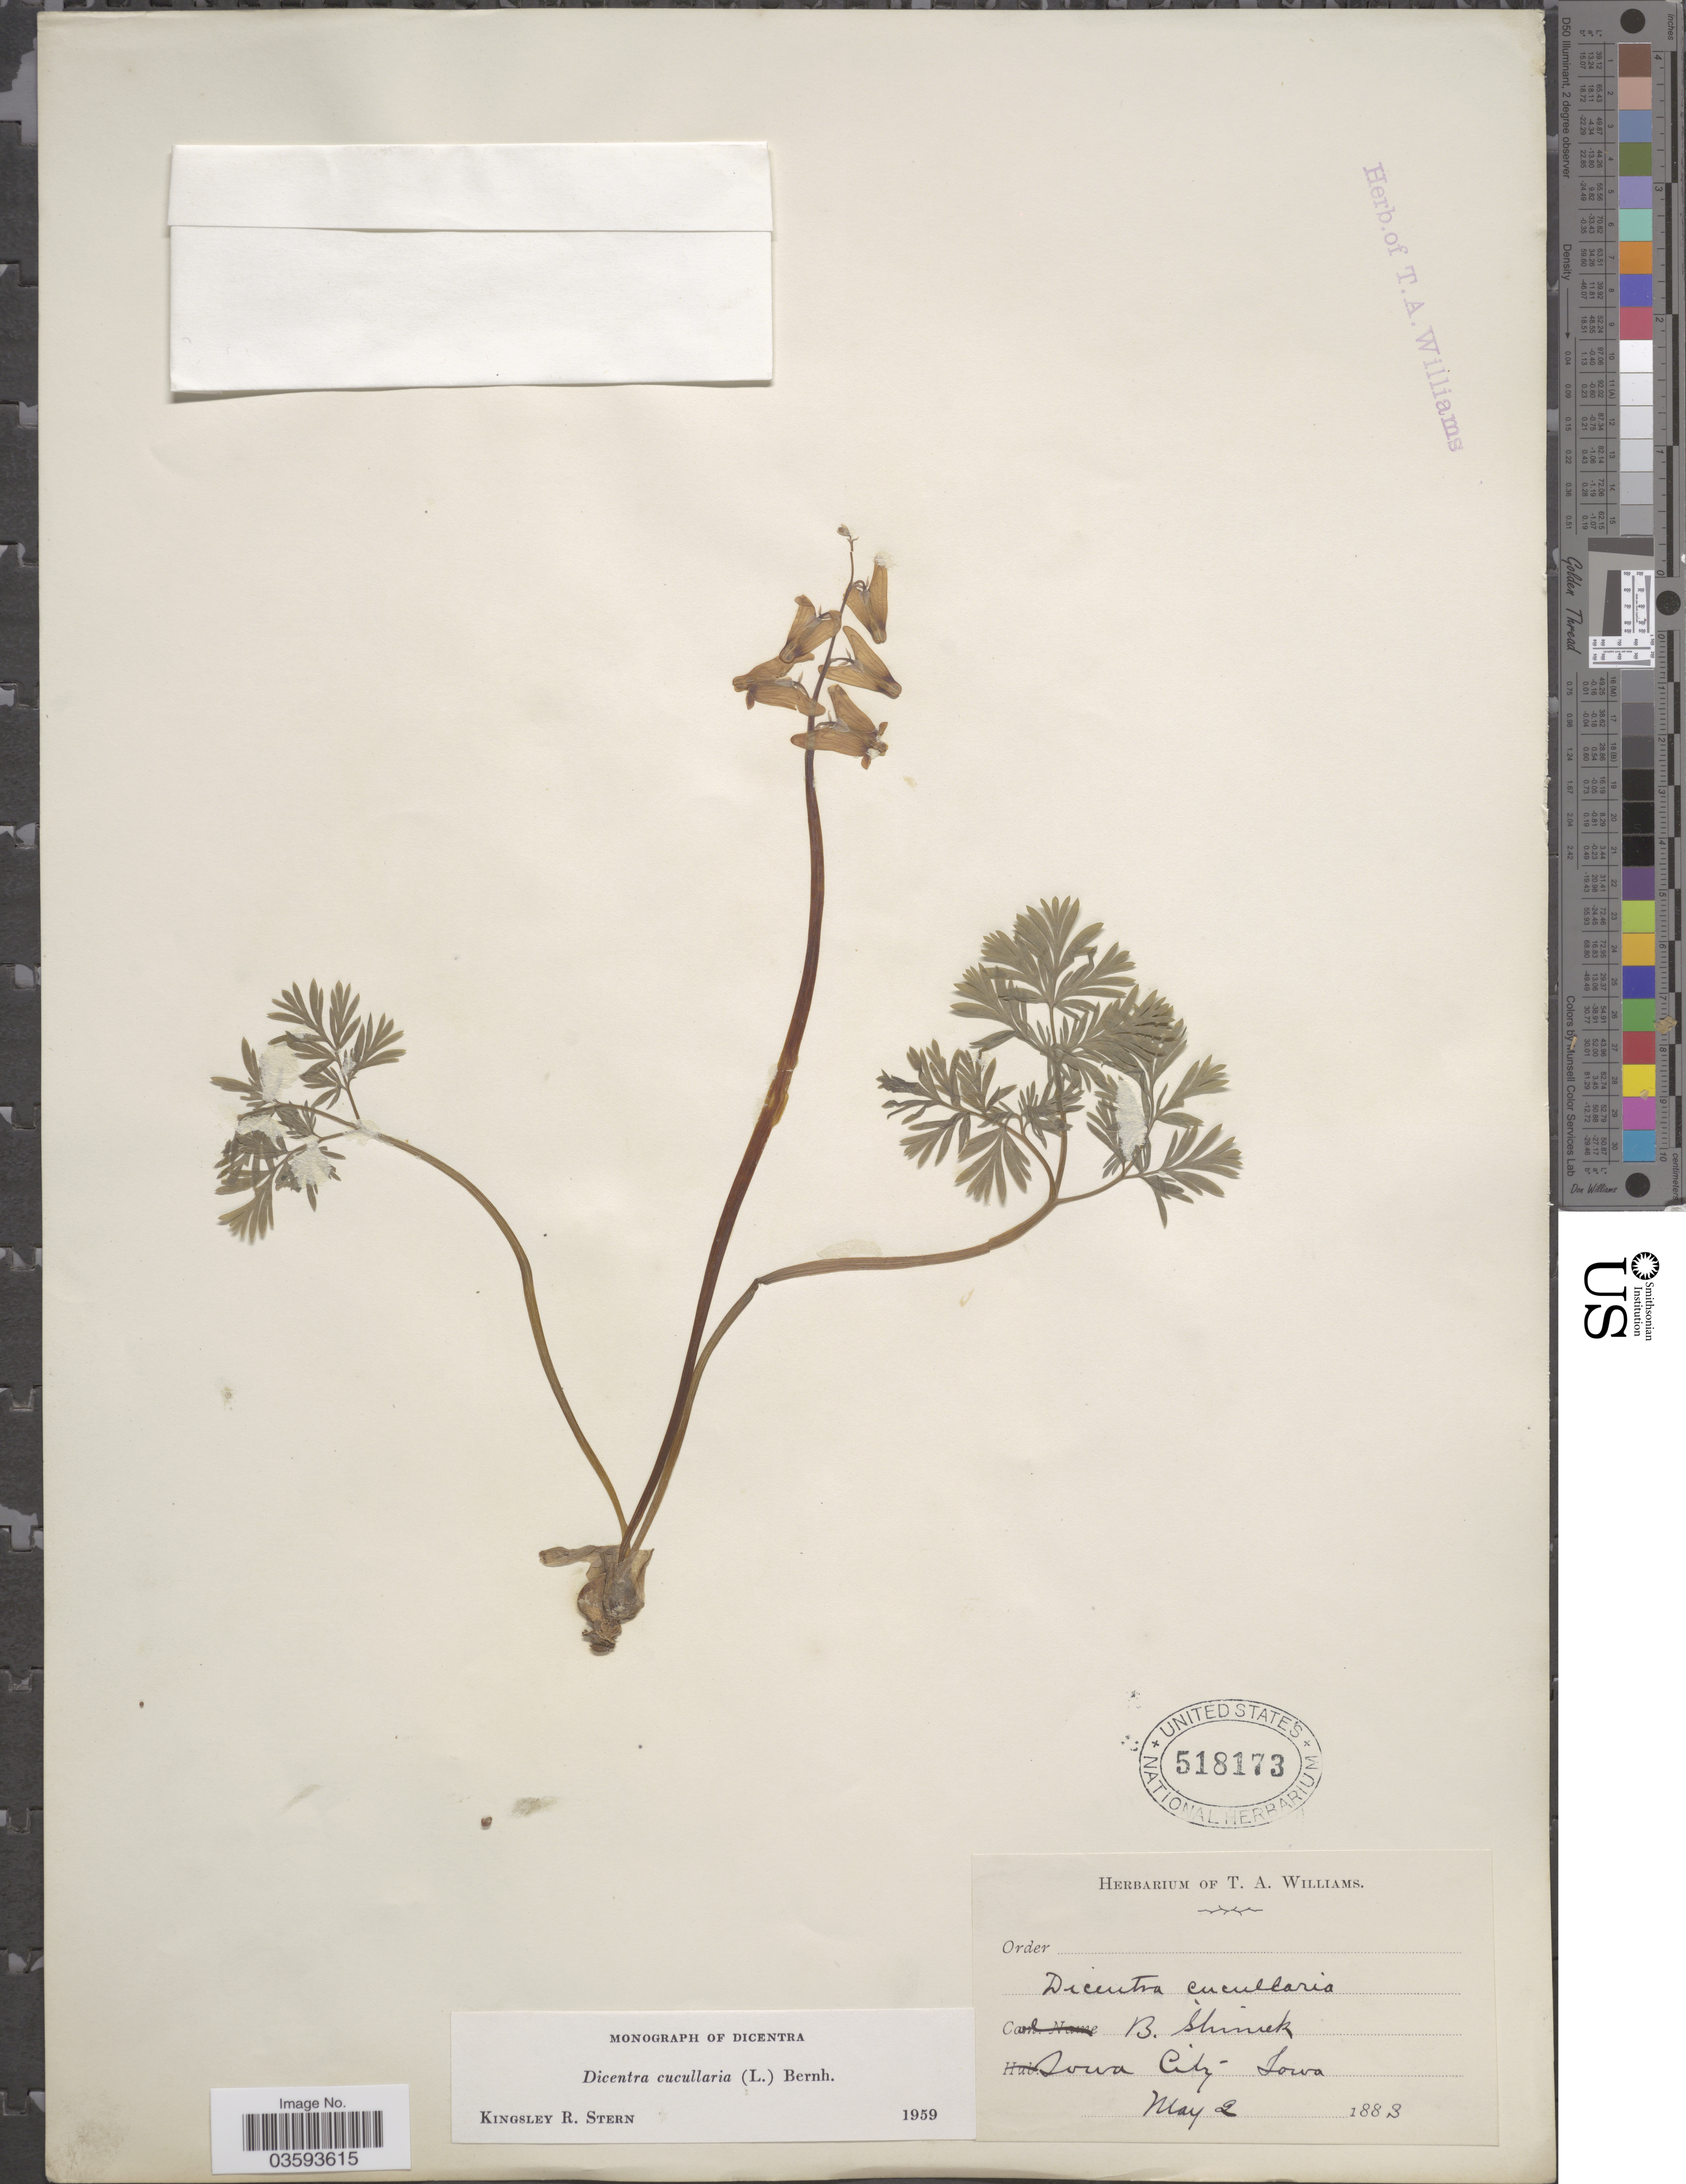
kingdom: Plantae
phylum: Tracheophyta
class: Magnoliopsida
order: Ranunculales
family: Papaveraceae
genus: Dicentra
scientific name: Dicentra cucullaria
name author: (L.) Bernh.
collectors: ex herb. Thos. A. Williams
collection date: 1883-05-02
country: United States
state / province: Iowa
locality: Iowa City.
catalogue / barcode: US 518173